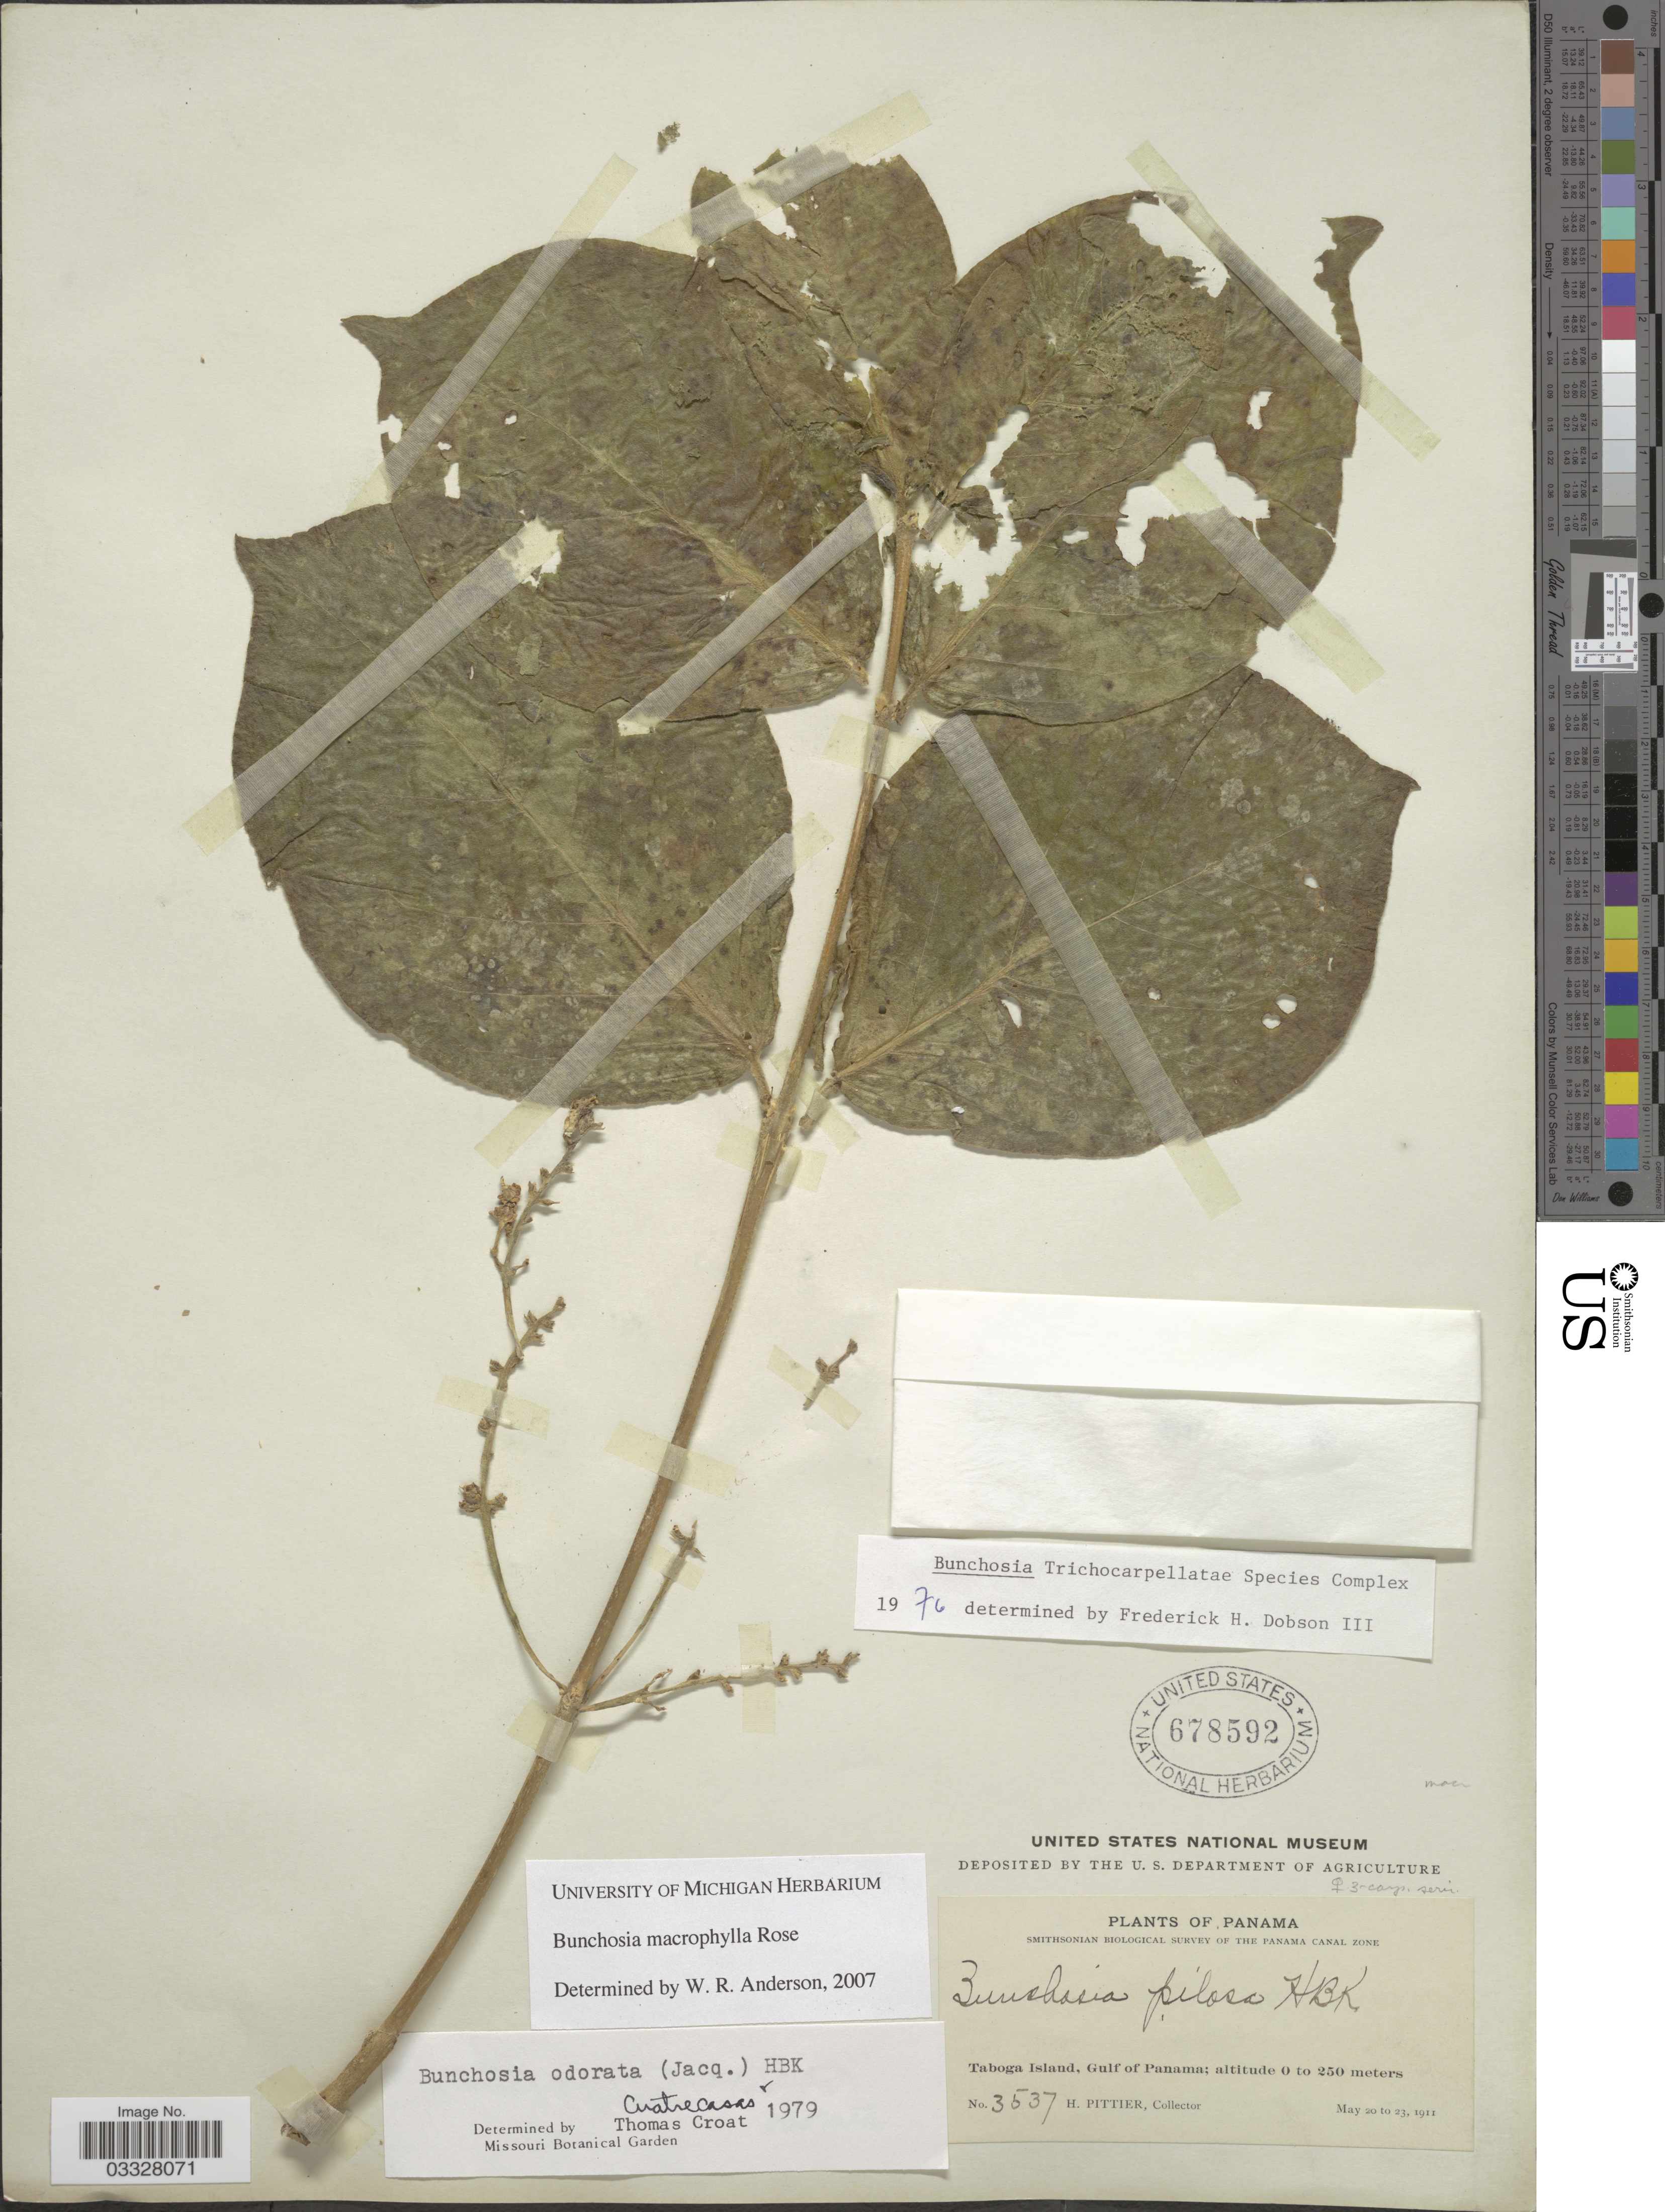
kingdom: Plantae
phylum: Tracheophyta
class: Magnoliopsida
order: Malpighiales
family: Malpighiaceae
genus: Bunchosia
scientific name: Bunchosia macrophylla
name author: Rose ex Donn. Sm. in Pittier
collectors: H. F. Pittier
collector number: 3537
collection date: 1911-05-20/1911-05-23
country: Panama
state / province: Panamá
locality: Taboga Island, Gulf of Panama.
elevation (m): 0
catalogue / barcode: US 678592